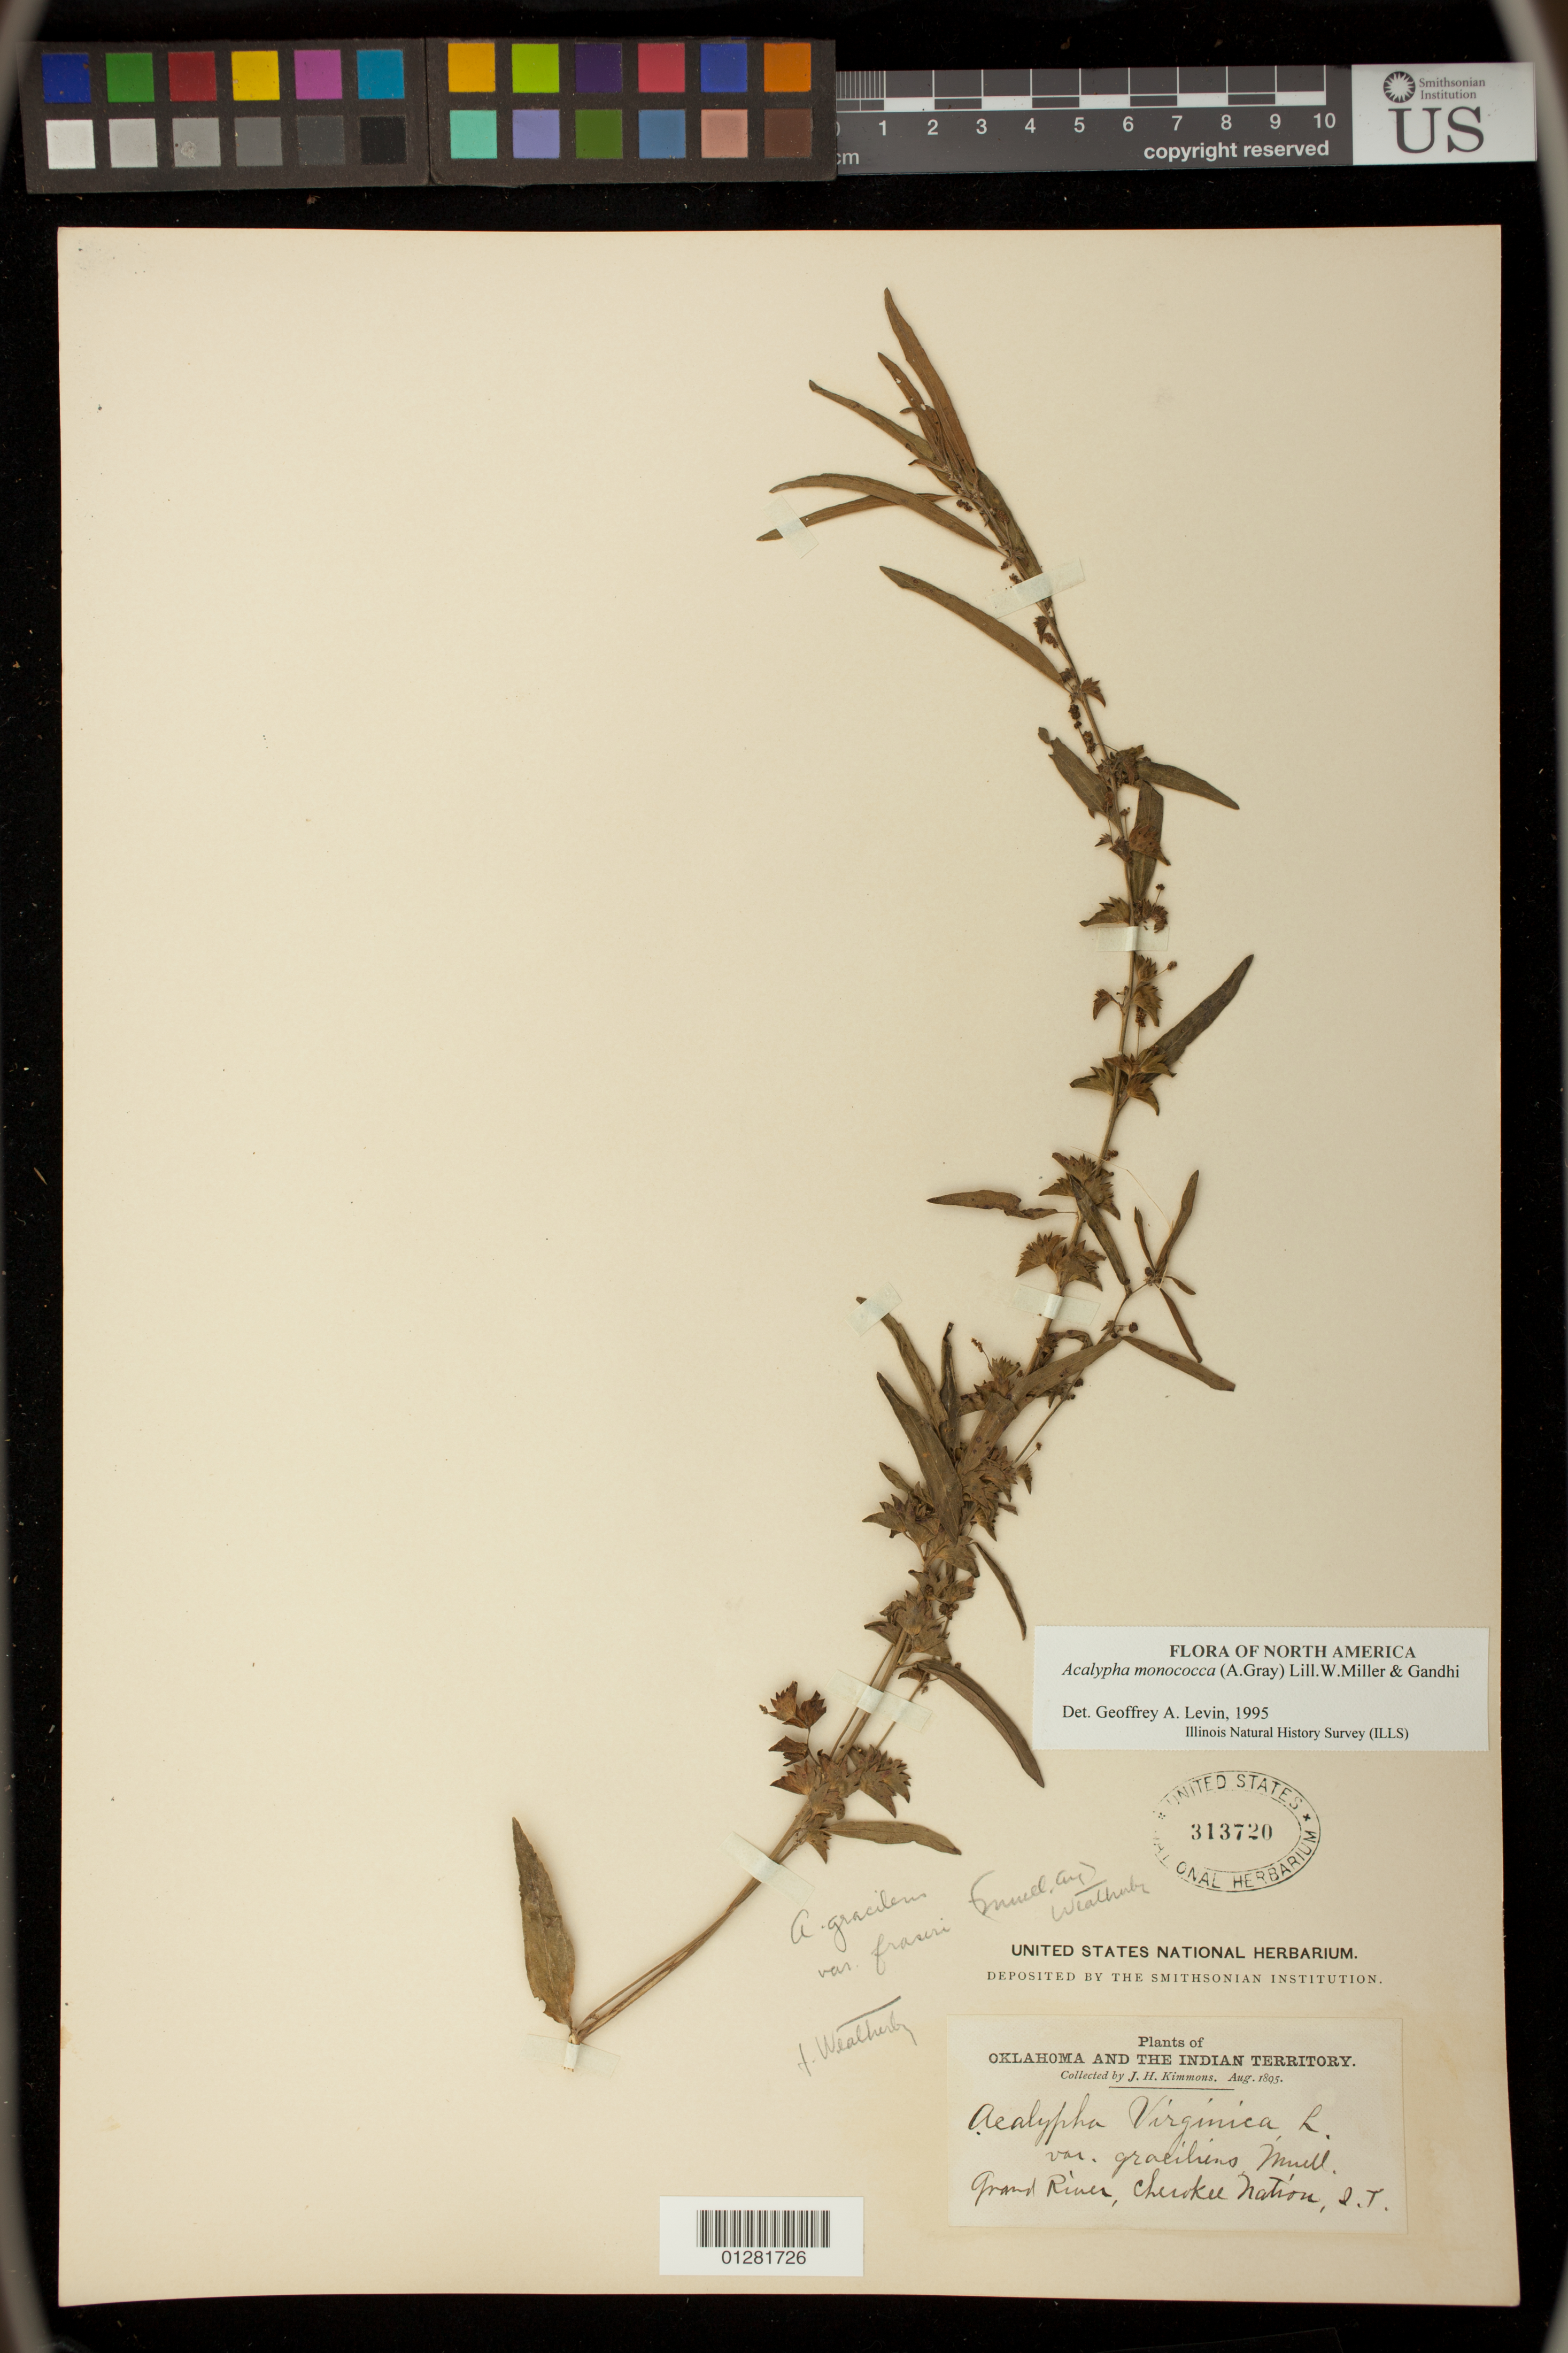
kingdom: Plantae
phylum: Tracheophyta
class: Magnoliopsida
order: Malpighiales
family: Euphorbiaceae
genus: Acalypha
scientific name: Acalypha monococca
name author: (Englem. ex A. Gray) Gandhi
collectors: J. Kimmons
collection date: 1895-08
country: United States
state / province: Oklahoma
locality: Grand River, Cherokee Nation, I. T.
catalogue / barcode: US 313720